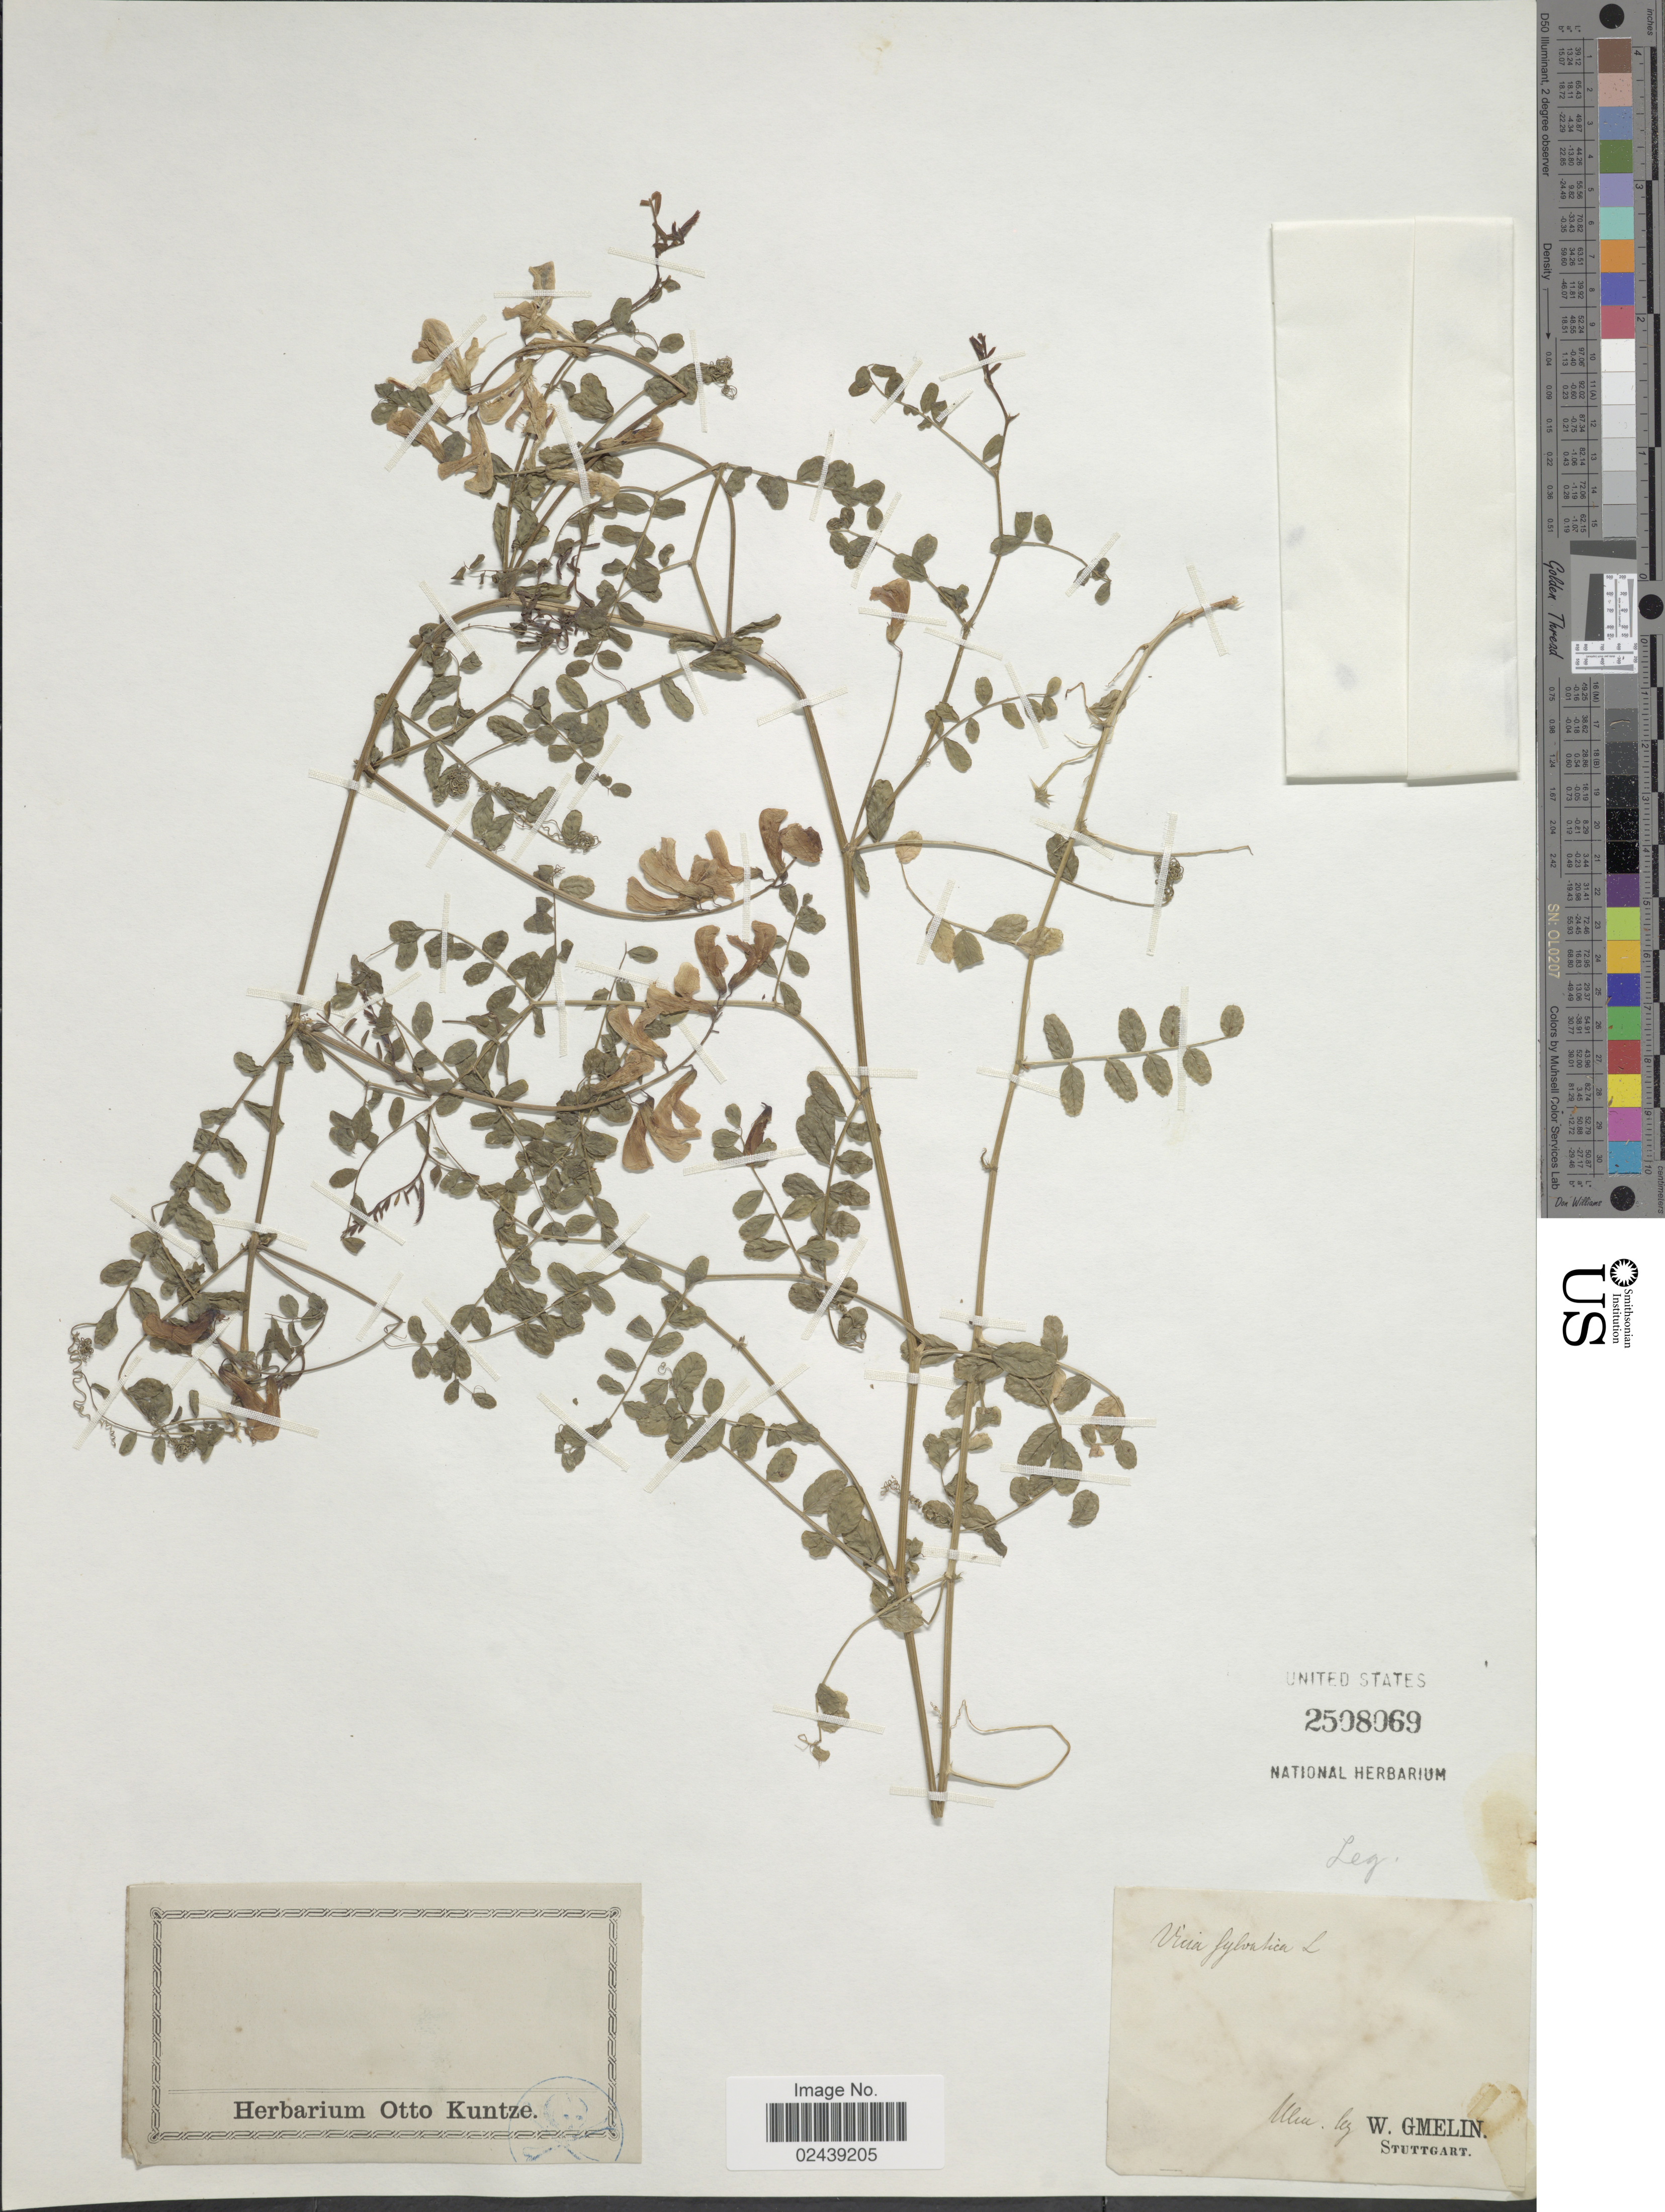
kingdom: Plantae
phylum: Tracheophyta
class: Magnoliopsida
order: Fabales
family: Fabaceae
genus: Vicia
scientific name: Vicia sylvatica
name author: L.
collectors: W. Gmelin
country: Germany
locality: Ulm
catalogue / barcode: US 2508069